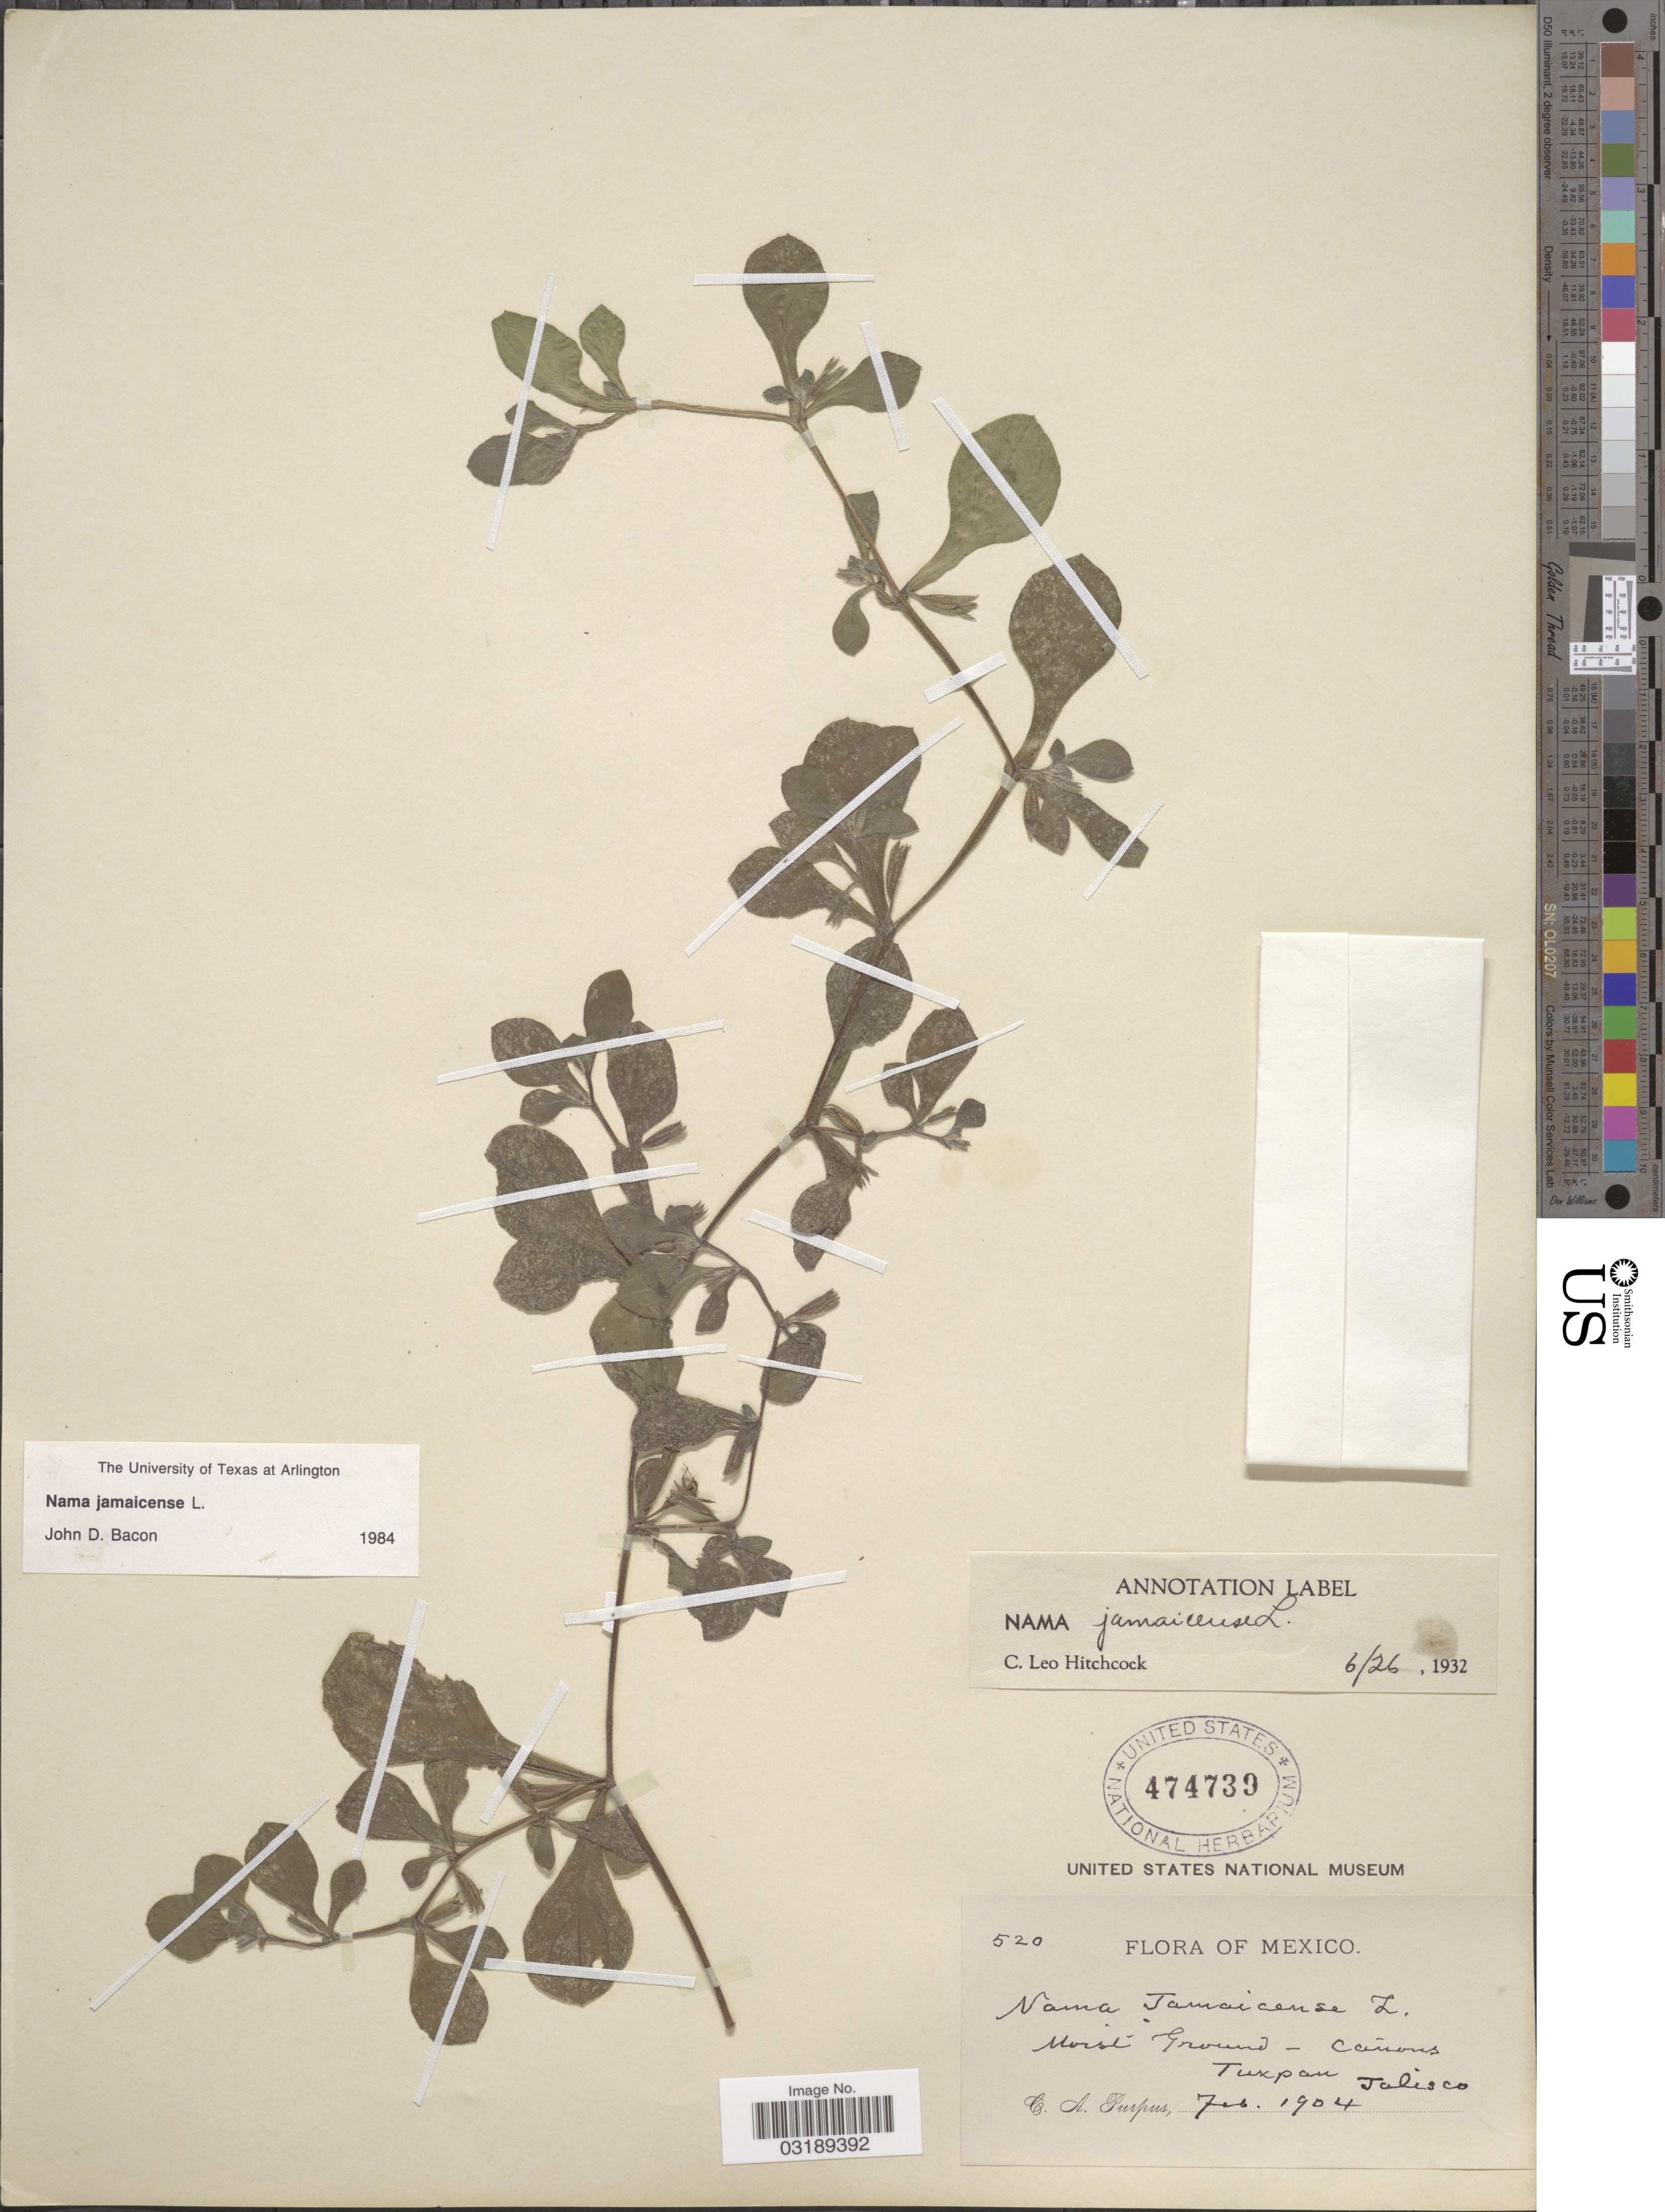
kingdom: Plantae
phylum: Tracheophyta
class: Magnoliopsida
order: Boraginales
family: Namaceae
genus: Nama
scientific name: Nama jamaicensis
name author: L.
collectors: C. A. Purpus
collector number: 520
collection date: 1904-02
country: Mexico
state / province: Jalisco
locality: Moist ground-cañons, Tuxpan.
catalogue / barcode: US 474739